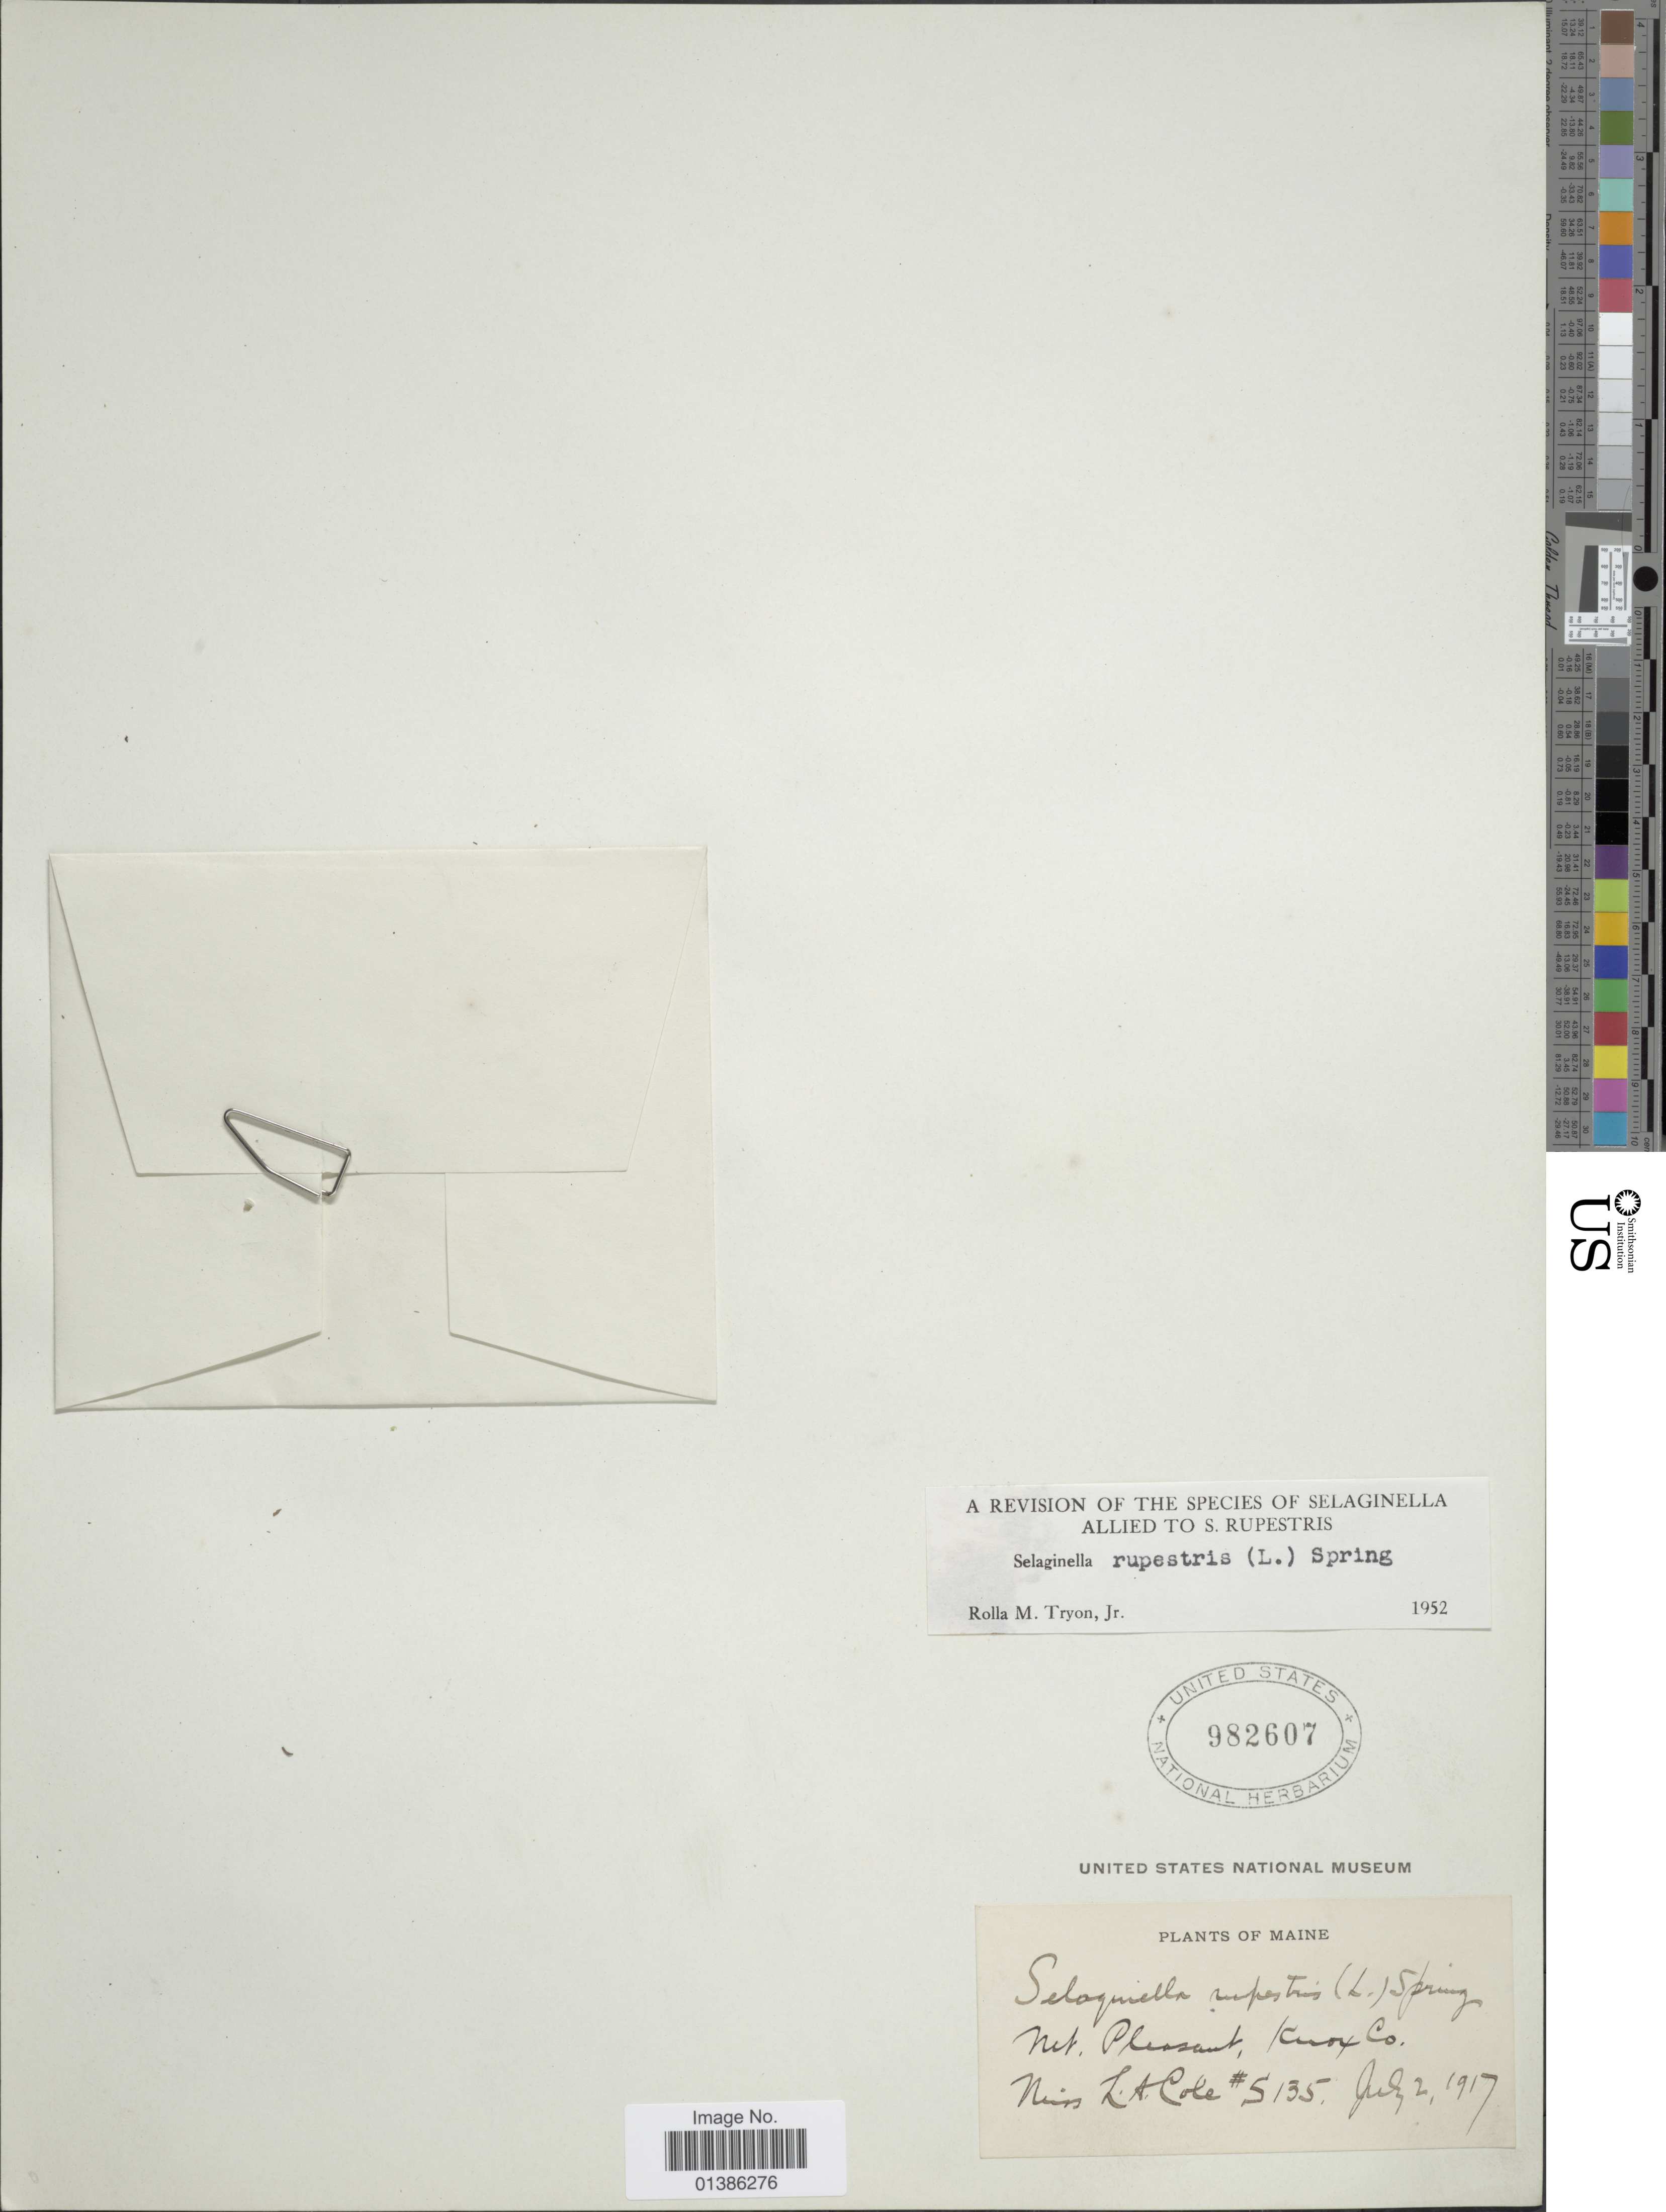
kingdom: Plantae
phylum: Tracheophyta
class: Lycopodiopsida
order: Selaginellales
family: Selaginellaceae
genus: Selaginella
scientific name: Selaginella rupestris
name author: (L.) Spring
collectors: L. A. Cole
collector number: S135*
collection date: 1917-07-02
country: United States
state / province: Maine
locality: Mt. Pleasant, Knox Co.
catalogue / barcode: US 982607